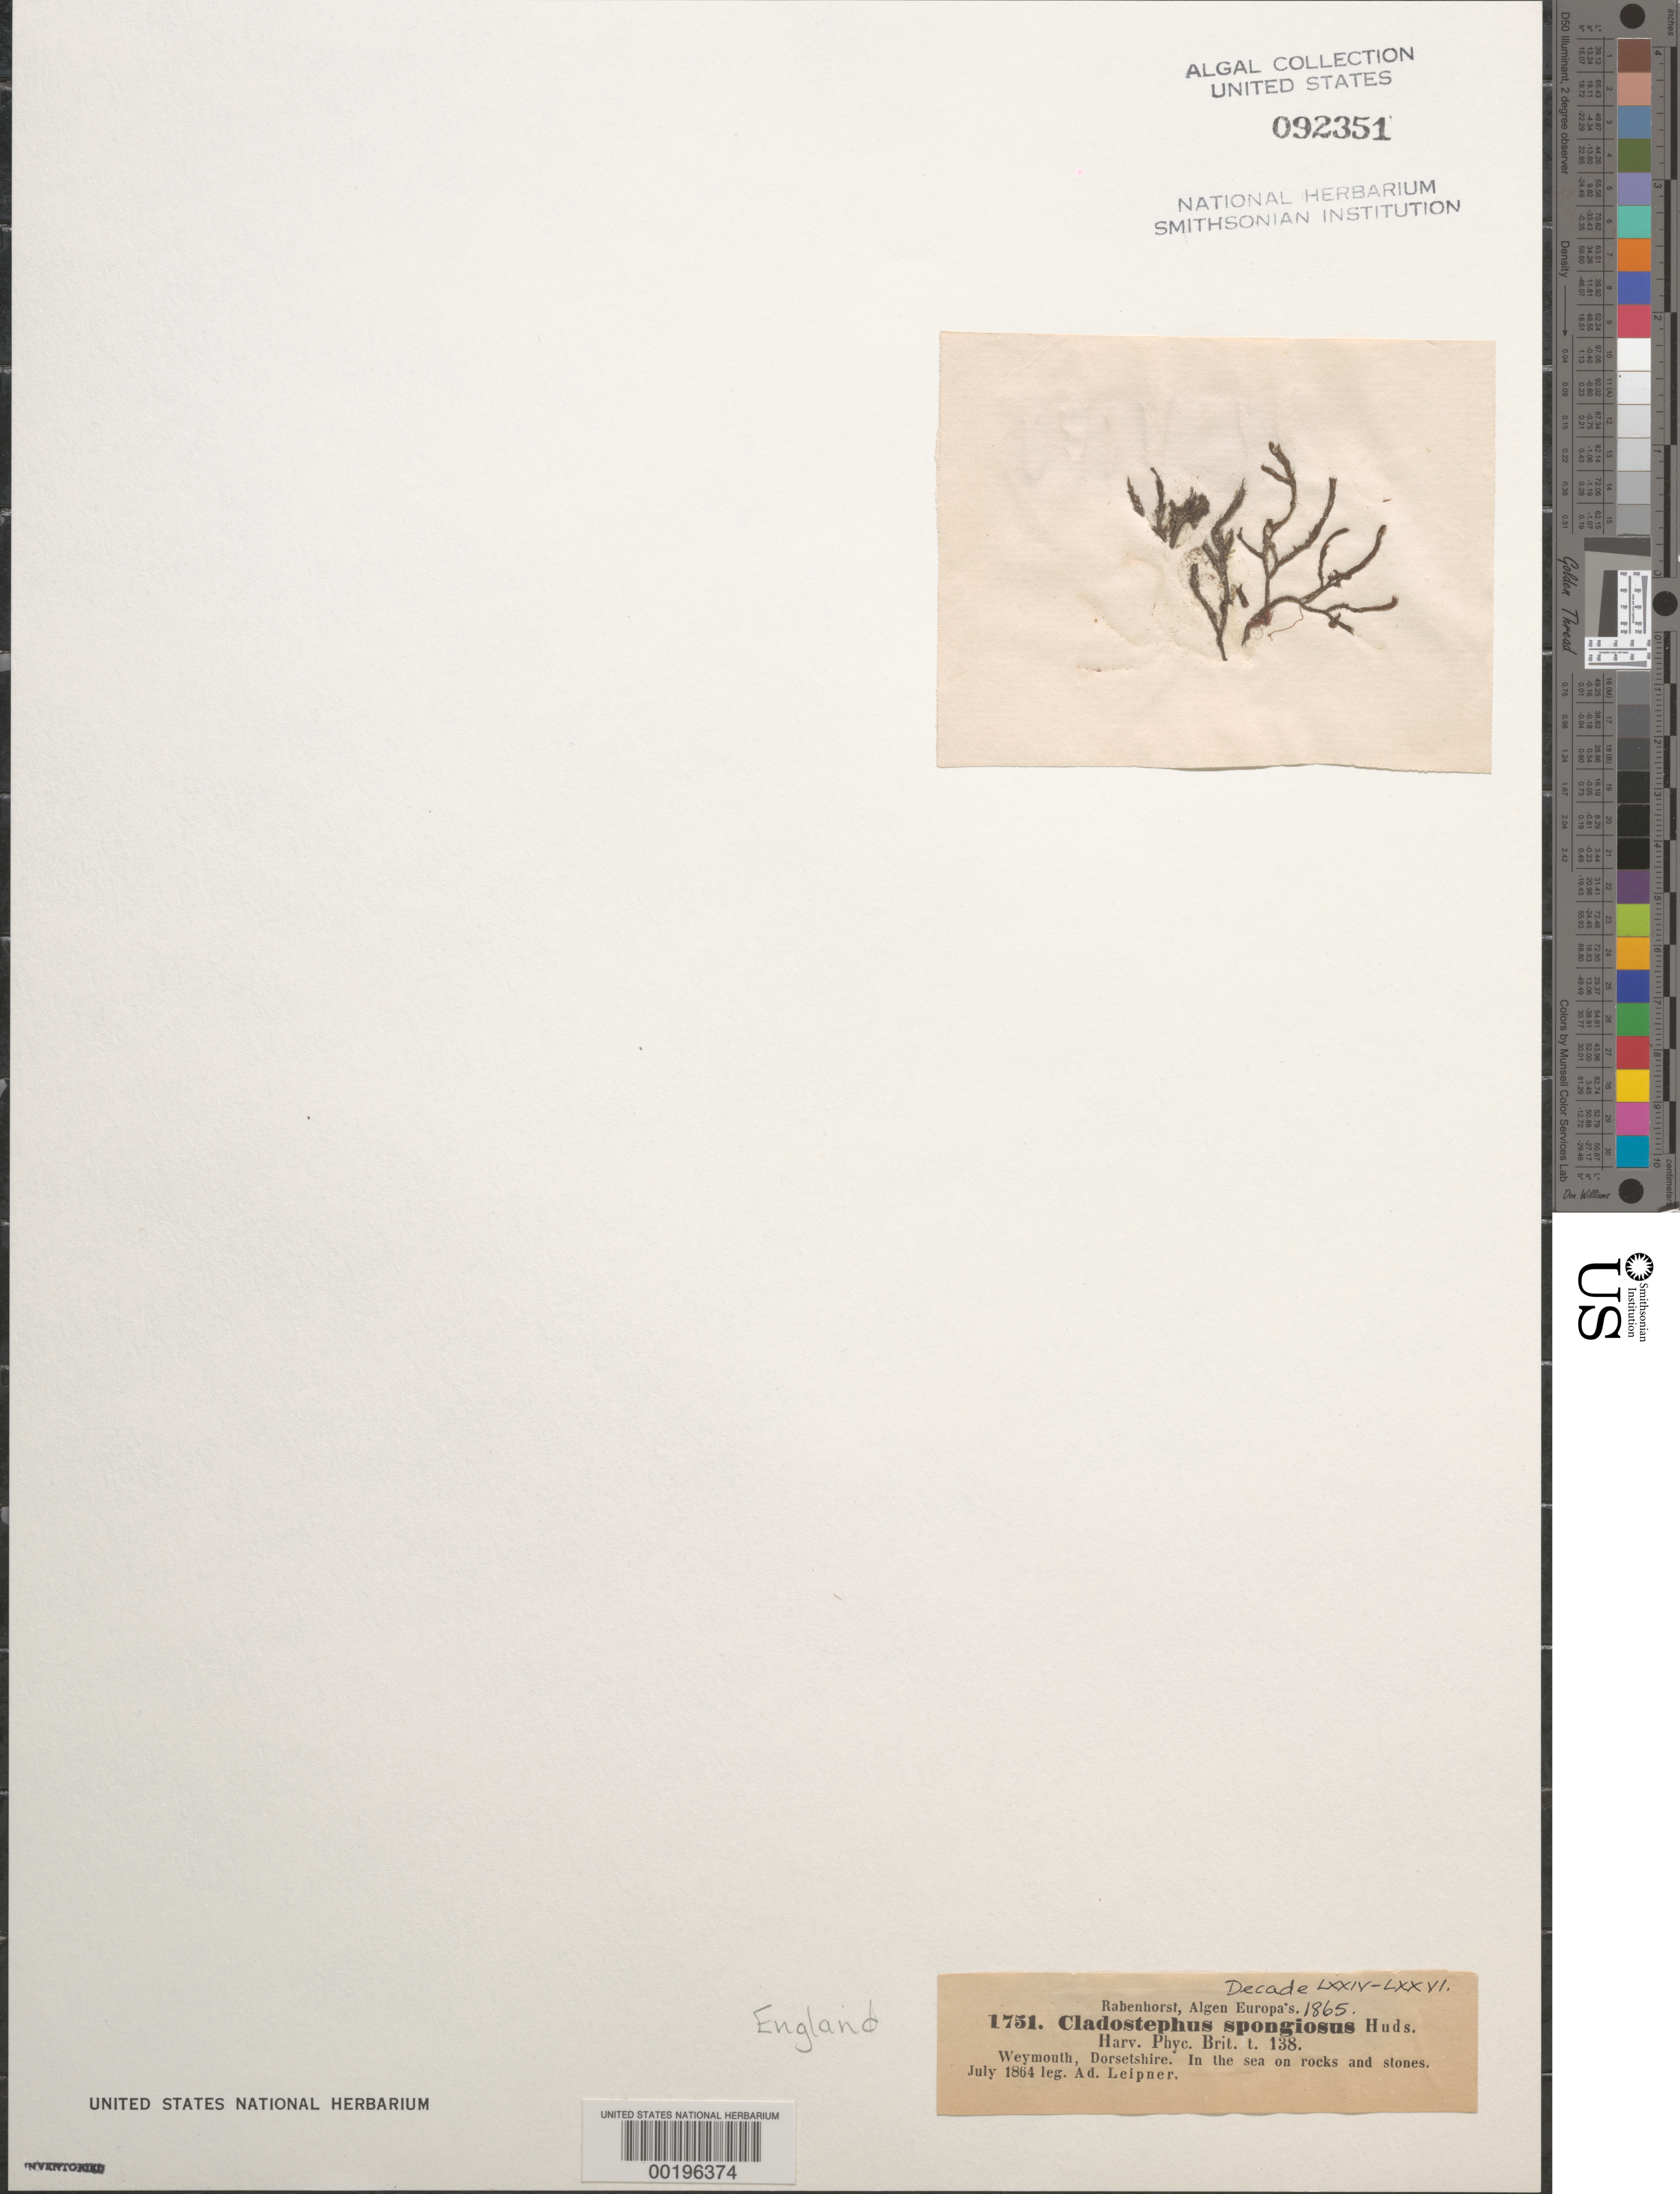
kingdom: Chromista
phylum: Ochrophyta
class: Phaeophyceae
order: Sphacelariales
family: Cladostephaceae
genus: Cladostephus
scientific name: Cladostephus spongiosus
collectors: A. Leipner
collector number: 1751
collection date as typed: Jul 1864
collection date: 1864-07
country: United Kingdom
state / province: England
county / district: Dorset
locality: Weymouth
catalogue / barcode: US 92351